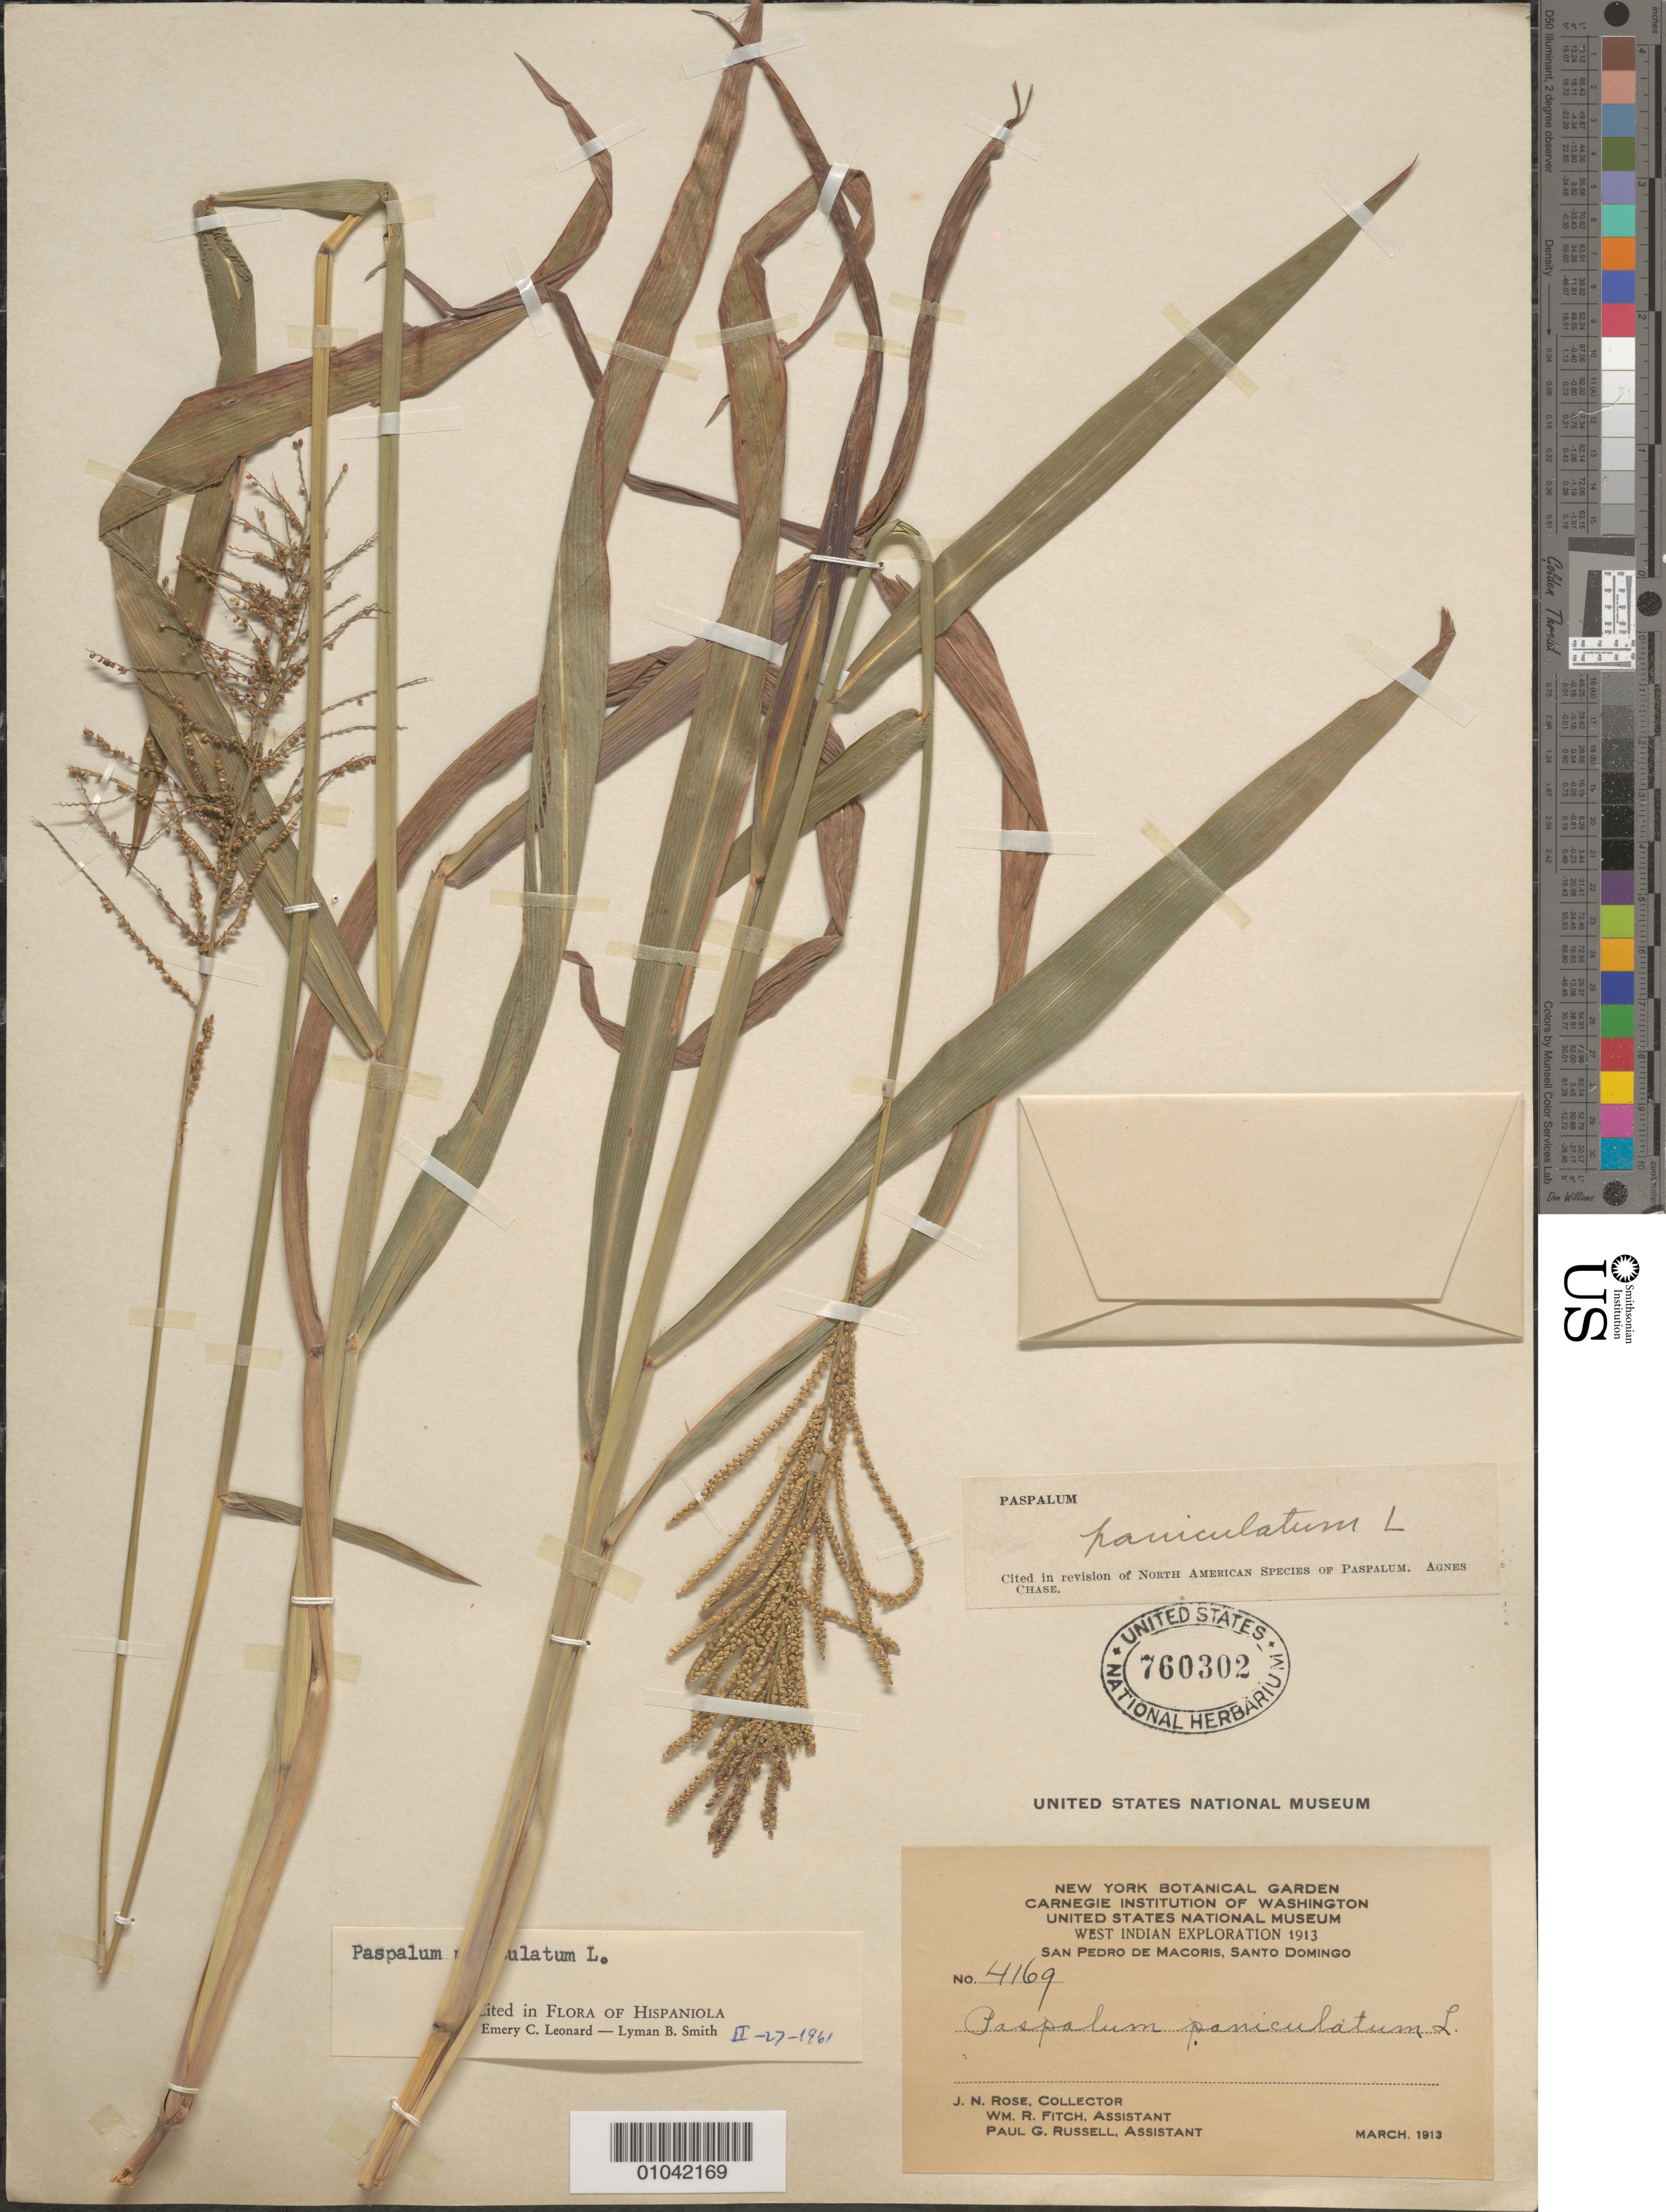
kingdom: Plantae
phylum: Tracheophyta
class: Liliopsida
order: Poales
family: Poaceae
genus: Paspalum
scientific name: Paspalum paniculatum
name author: L.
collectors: J. N. Rose, W. R. Fitch & P. G. Russell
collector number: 4169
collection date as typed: Mar 1913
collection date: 1913-03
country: Dominican Republic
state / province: San Pedro de Macorís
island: Hispaniola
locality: Santo Domingo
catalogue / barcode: US 760302